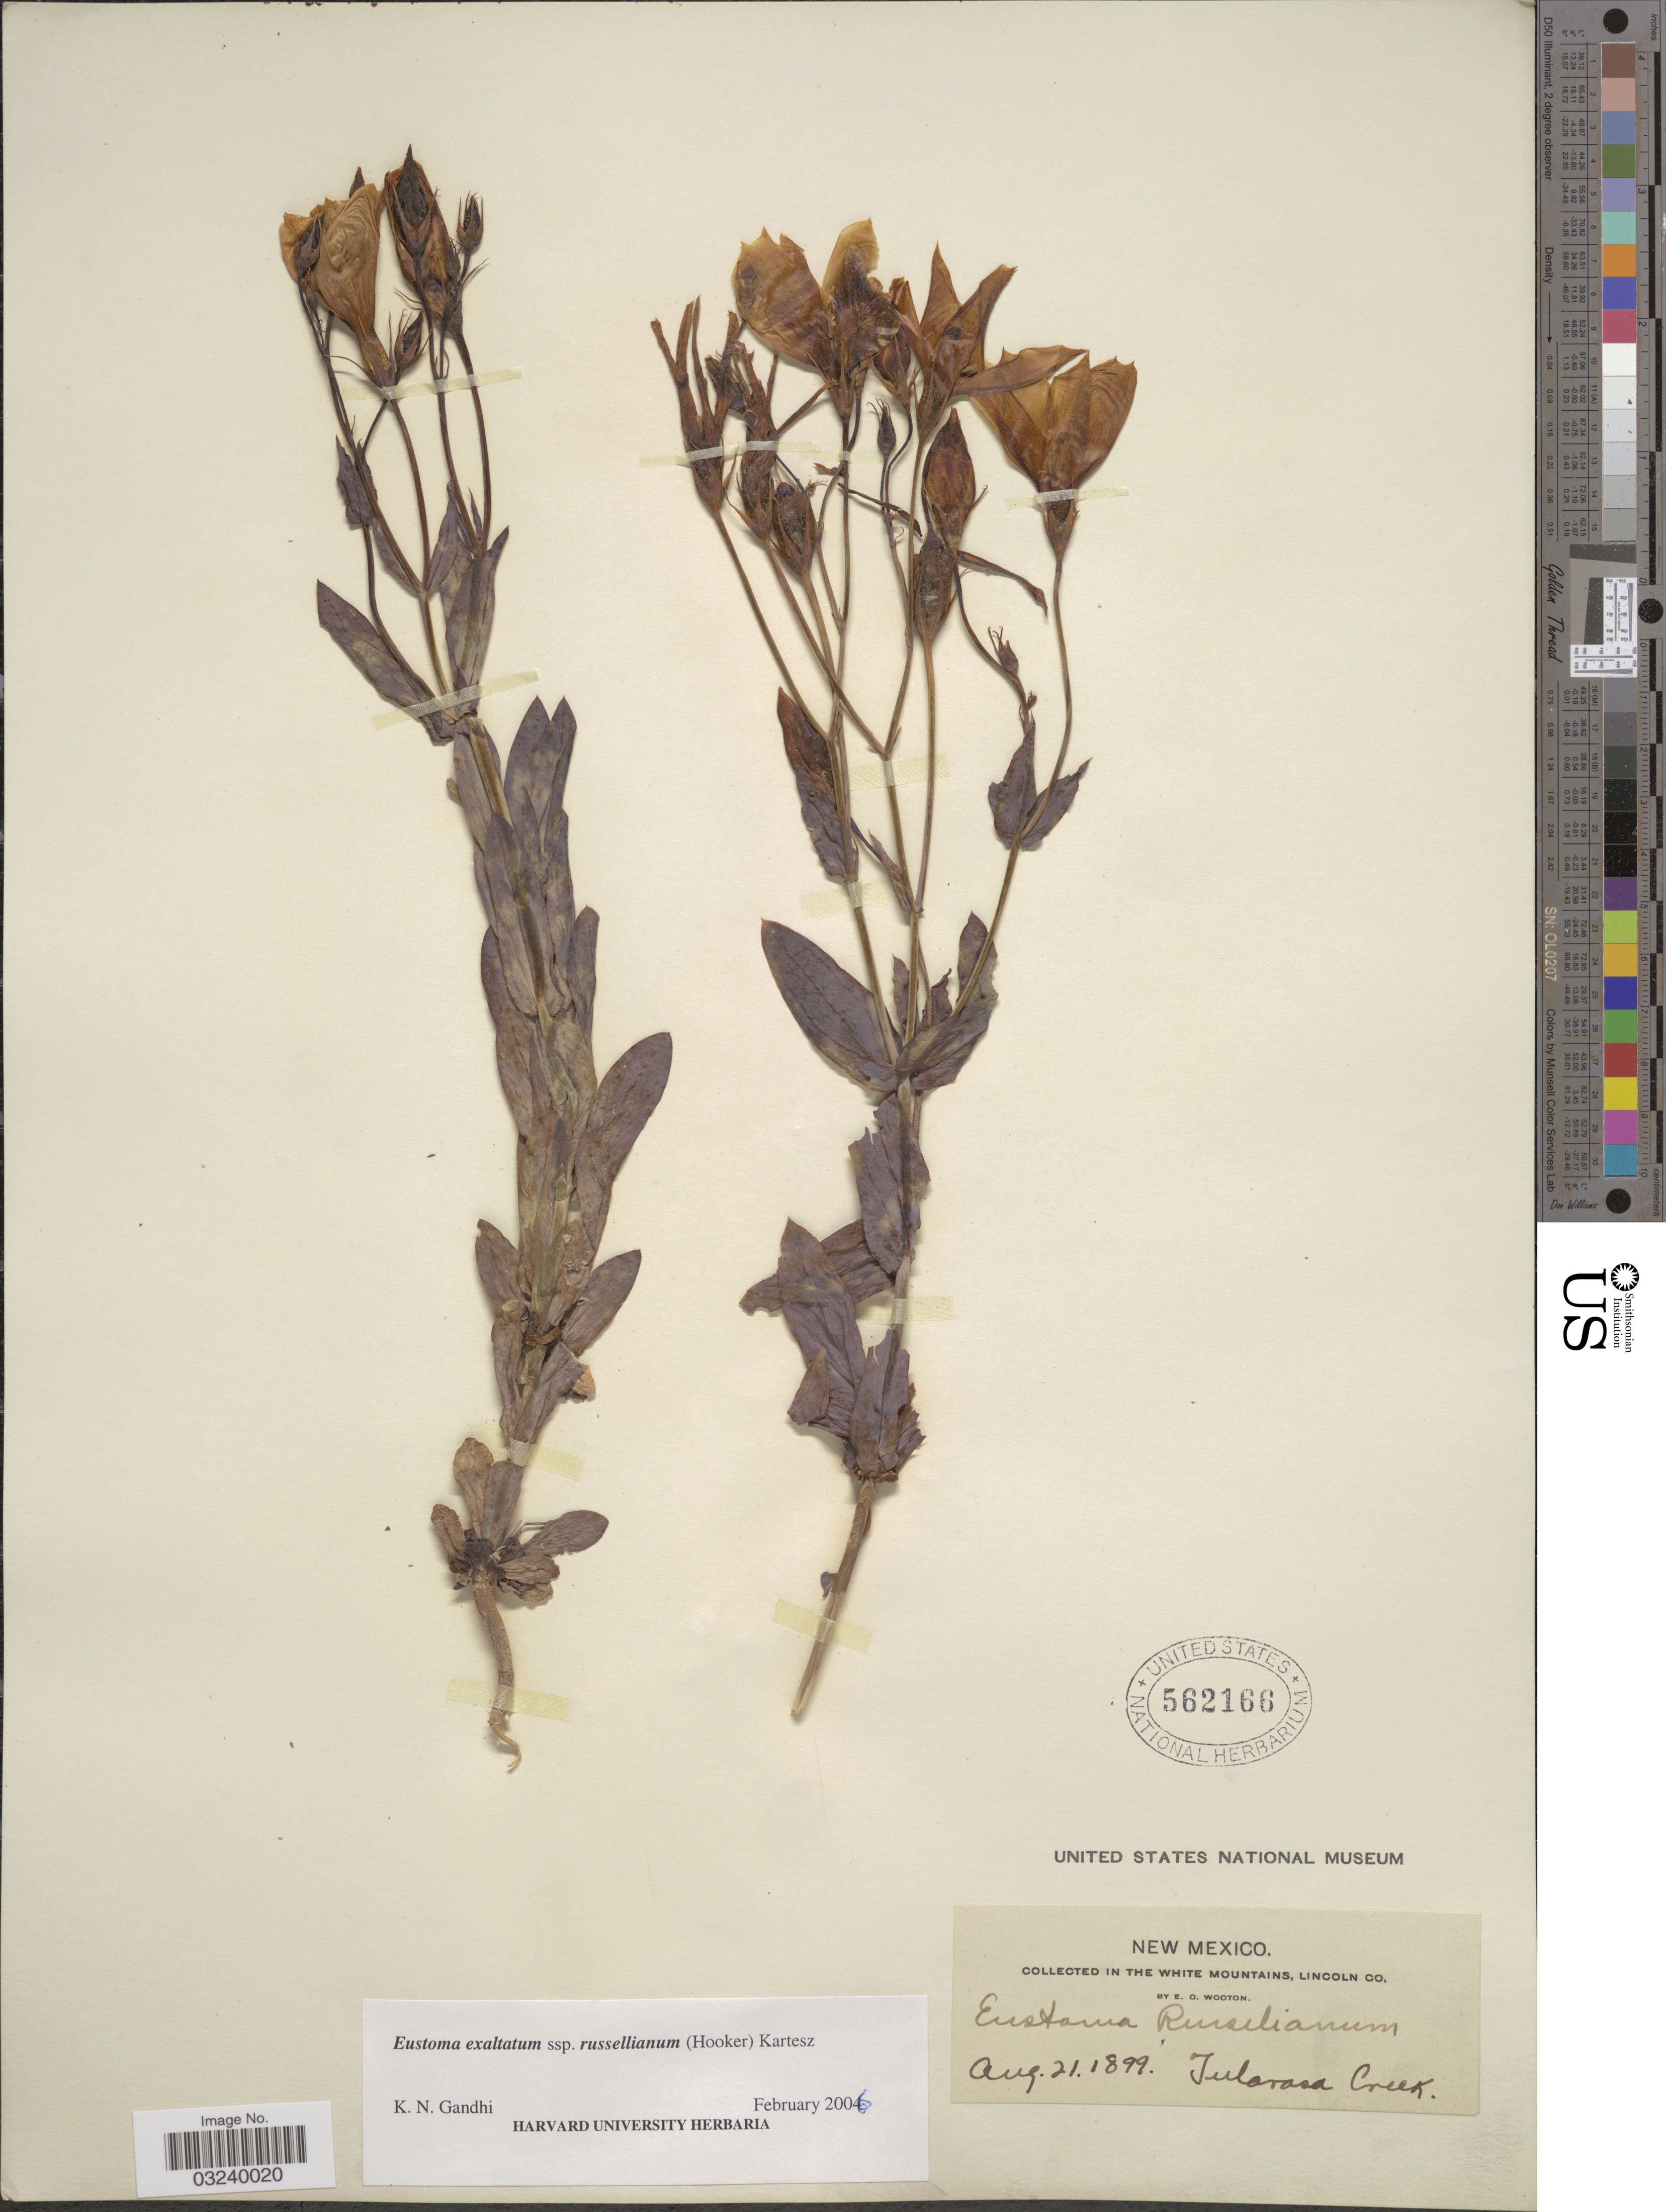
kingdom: Plantae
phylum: Tracheophyta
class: Magnoliopsida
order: Gentianales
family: Gentianaceae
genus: Eustoma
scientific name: Eustoma grandiflorum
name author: (Raf.) Shinners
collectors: E. O. Wooton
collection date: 1899-08-21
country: United States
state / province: New Mexico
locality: In The White Mountains, Lincoln Co., Tularasa Creek.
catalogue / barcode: US 562166